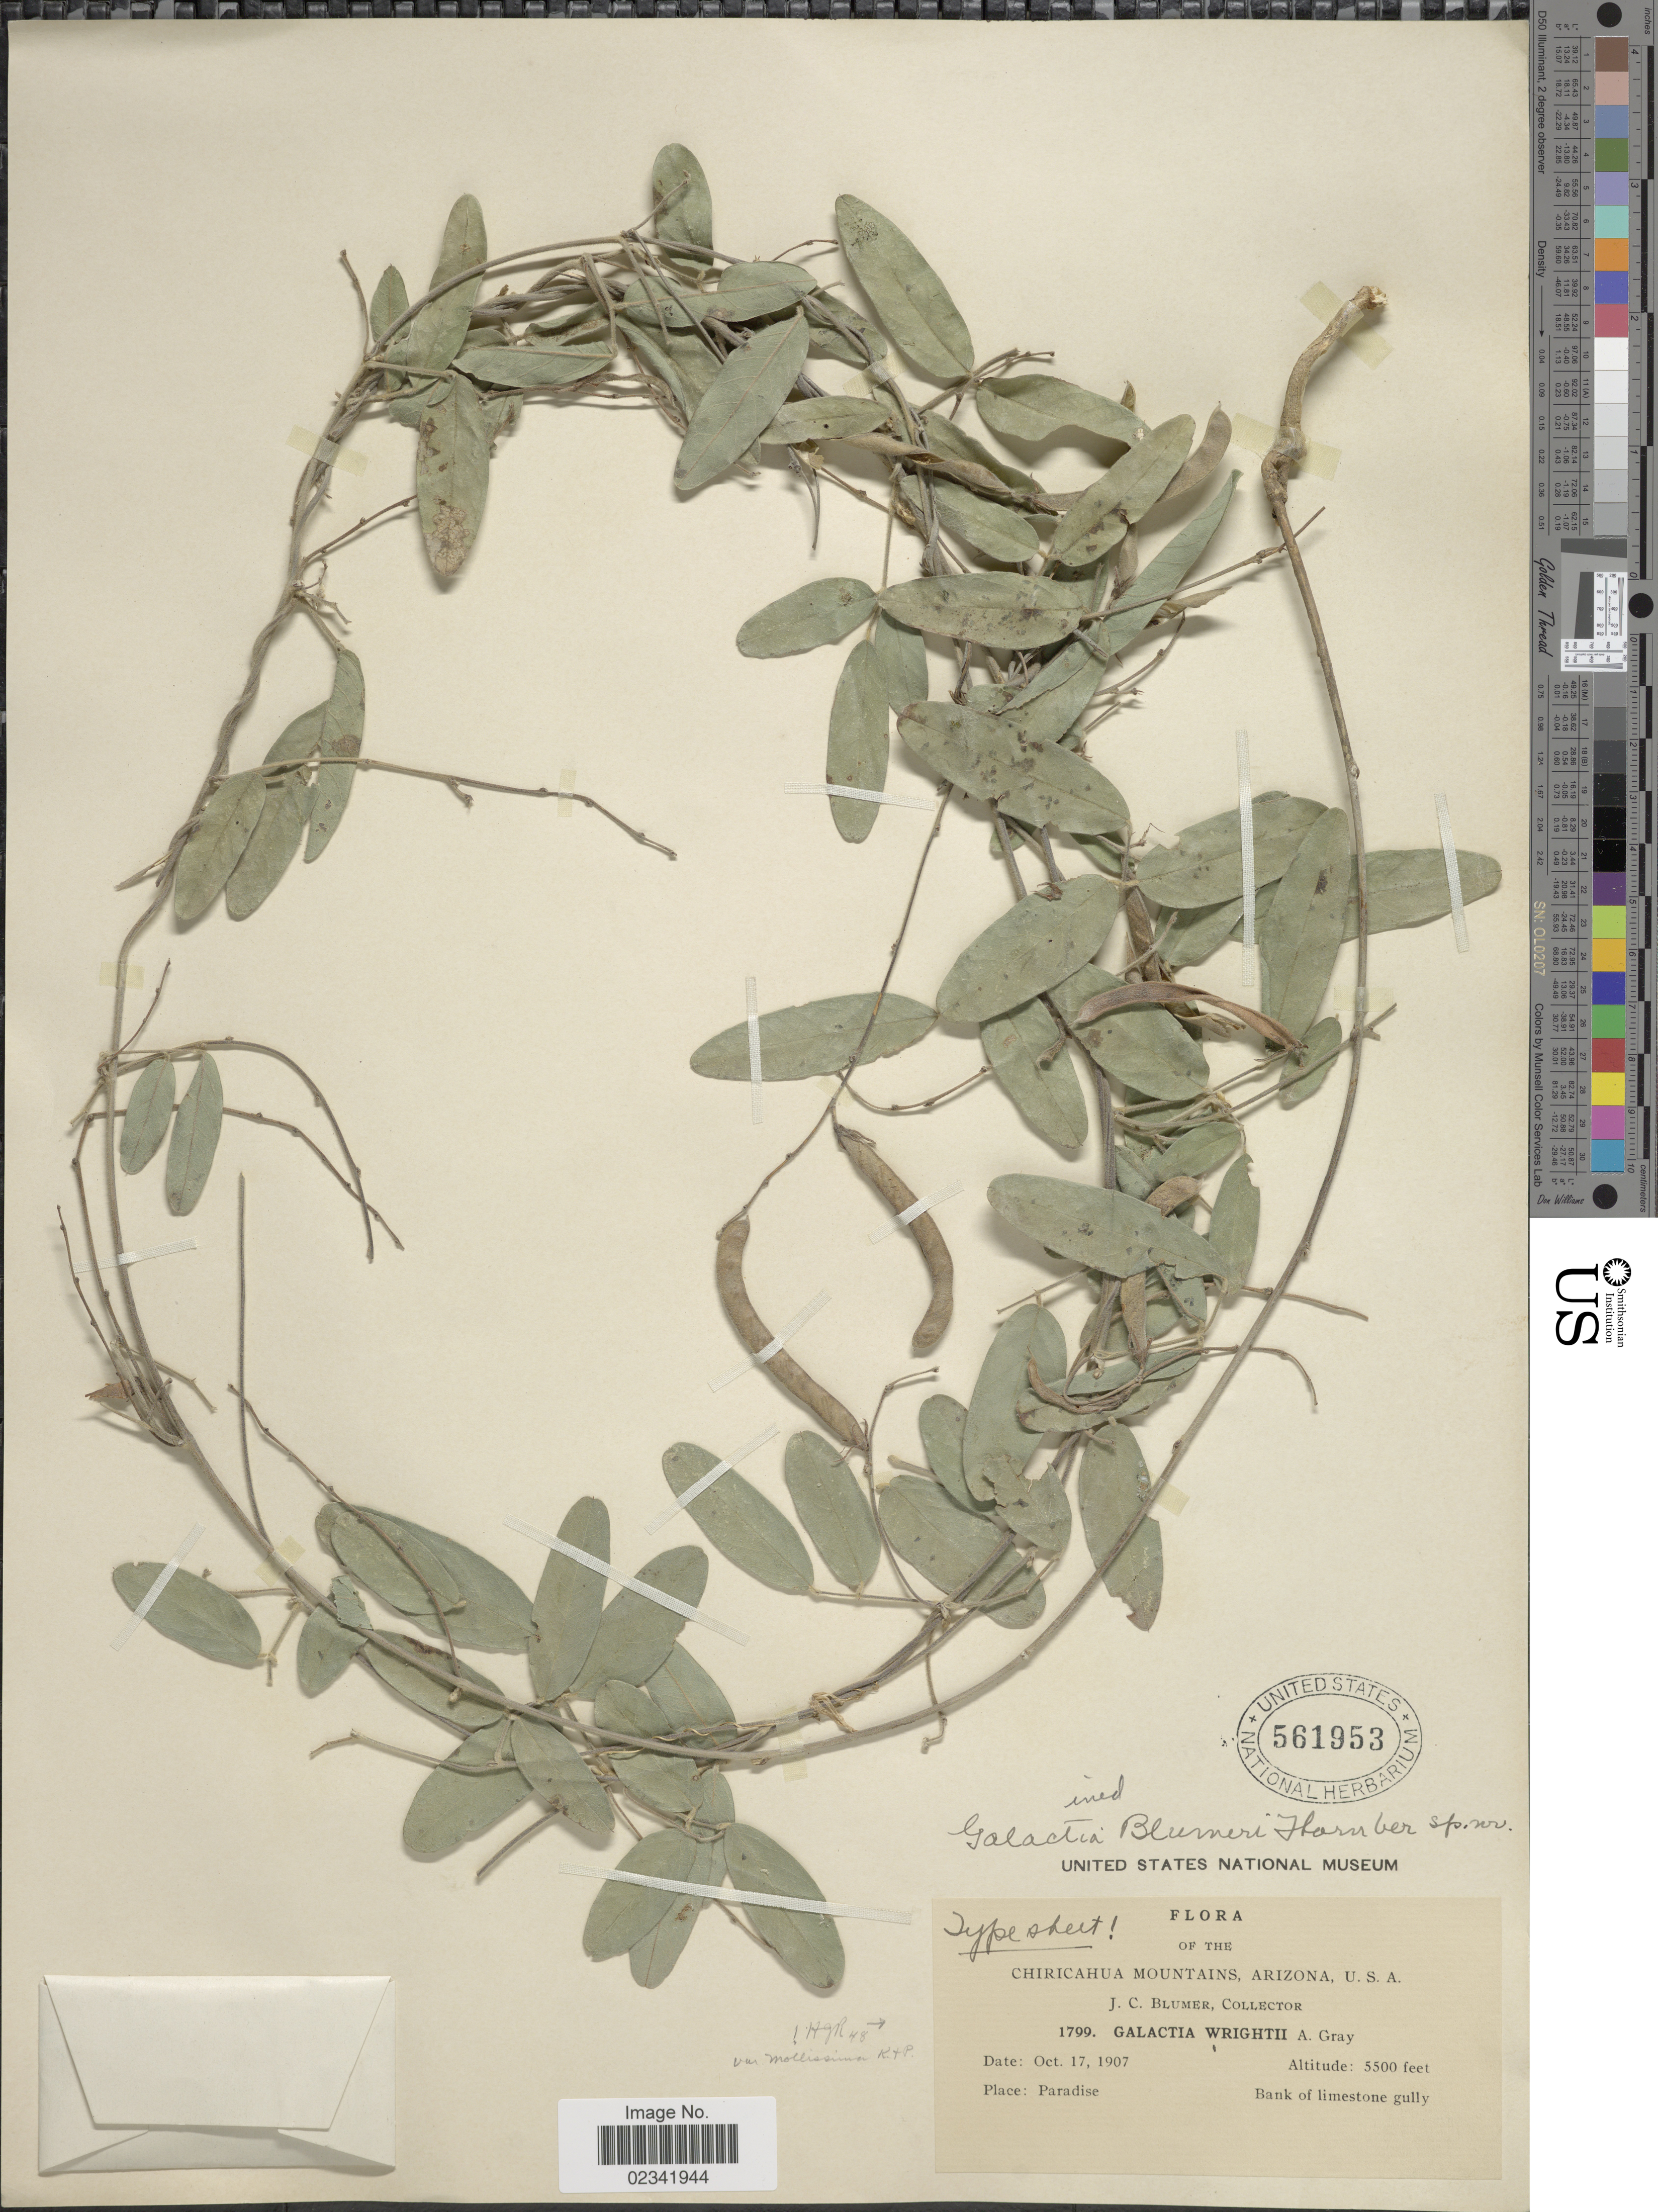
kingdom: Plantae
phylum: Tracheophyta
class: Magnoliopsida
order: Fabales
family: Fabaceae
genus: Galactia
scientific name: Galactia wrightii var. mollissima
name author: Kearney & Peebles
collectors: J. C. Blumer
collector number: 1799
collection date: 1907-10-17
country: United States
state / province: Arizona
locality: The Chiricahua Mountains, Arizona, Bank of limestone gully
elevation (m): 1676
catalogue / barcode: US 561953